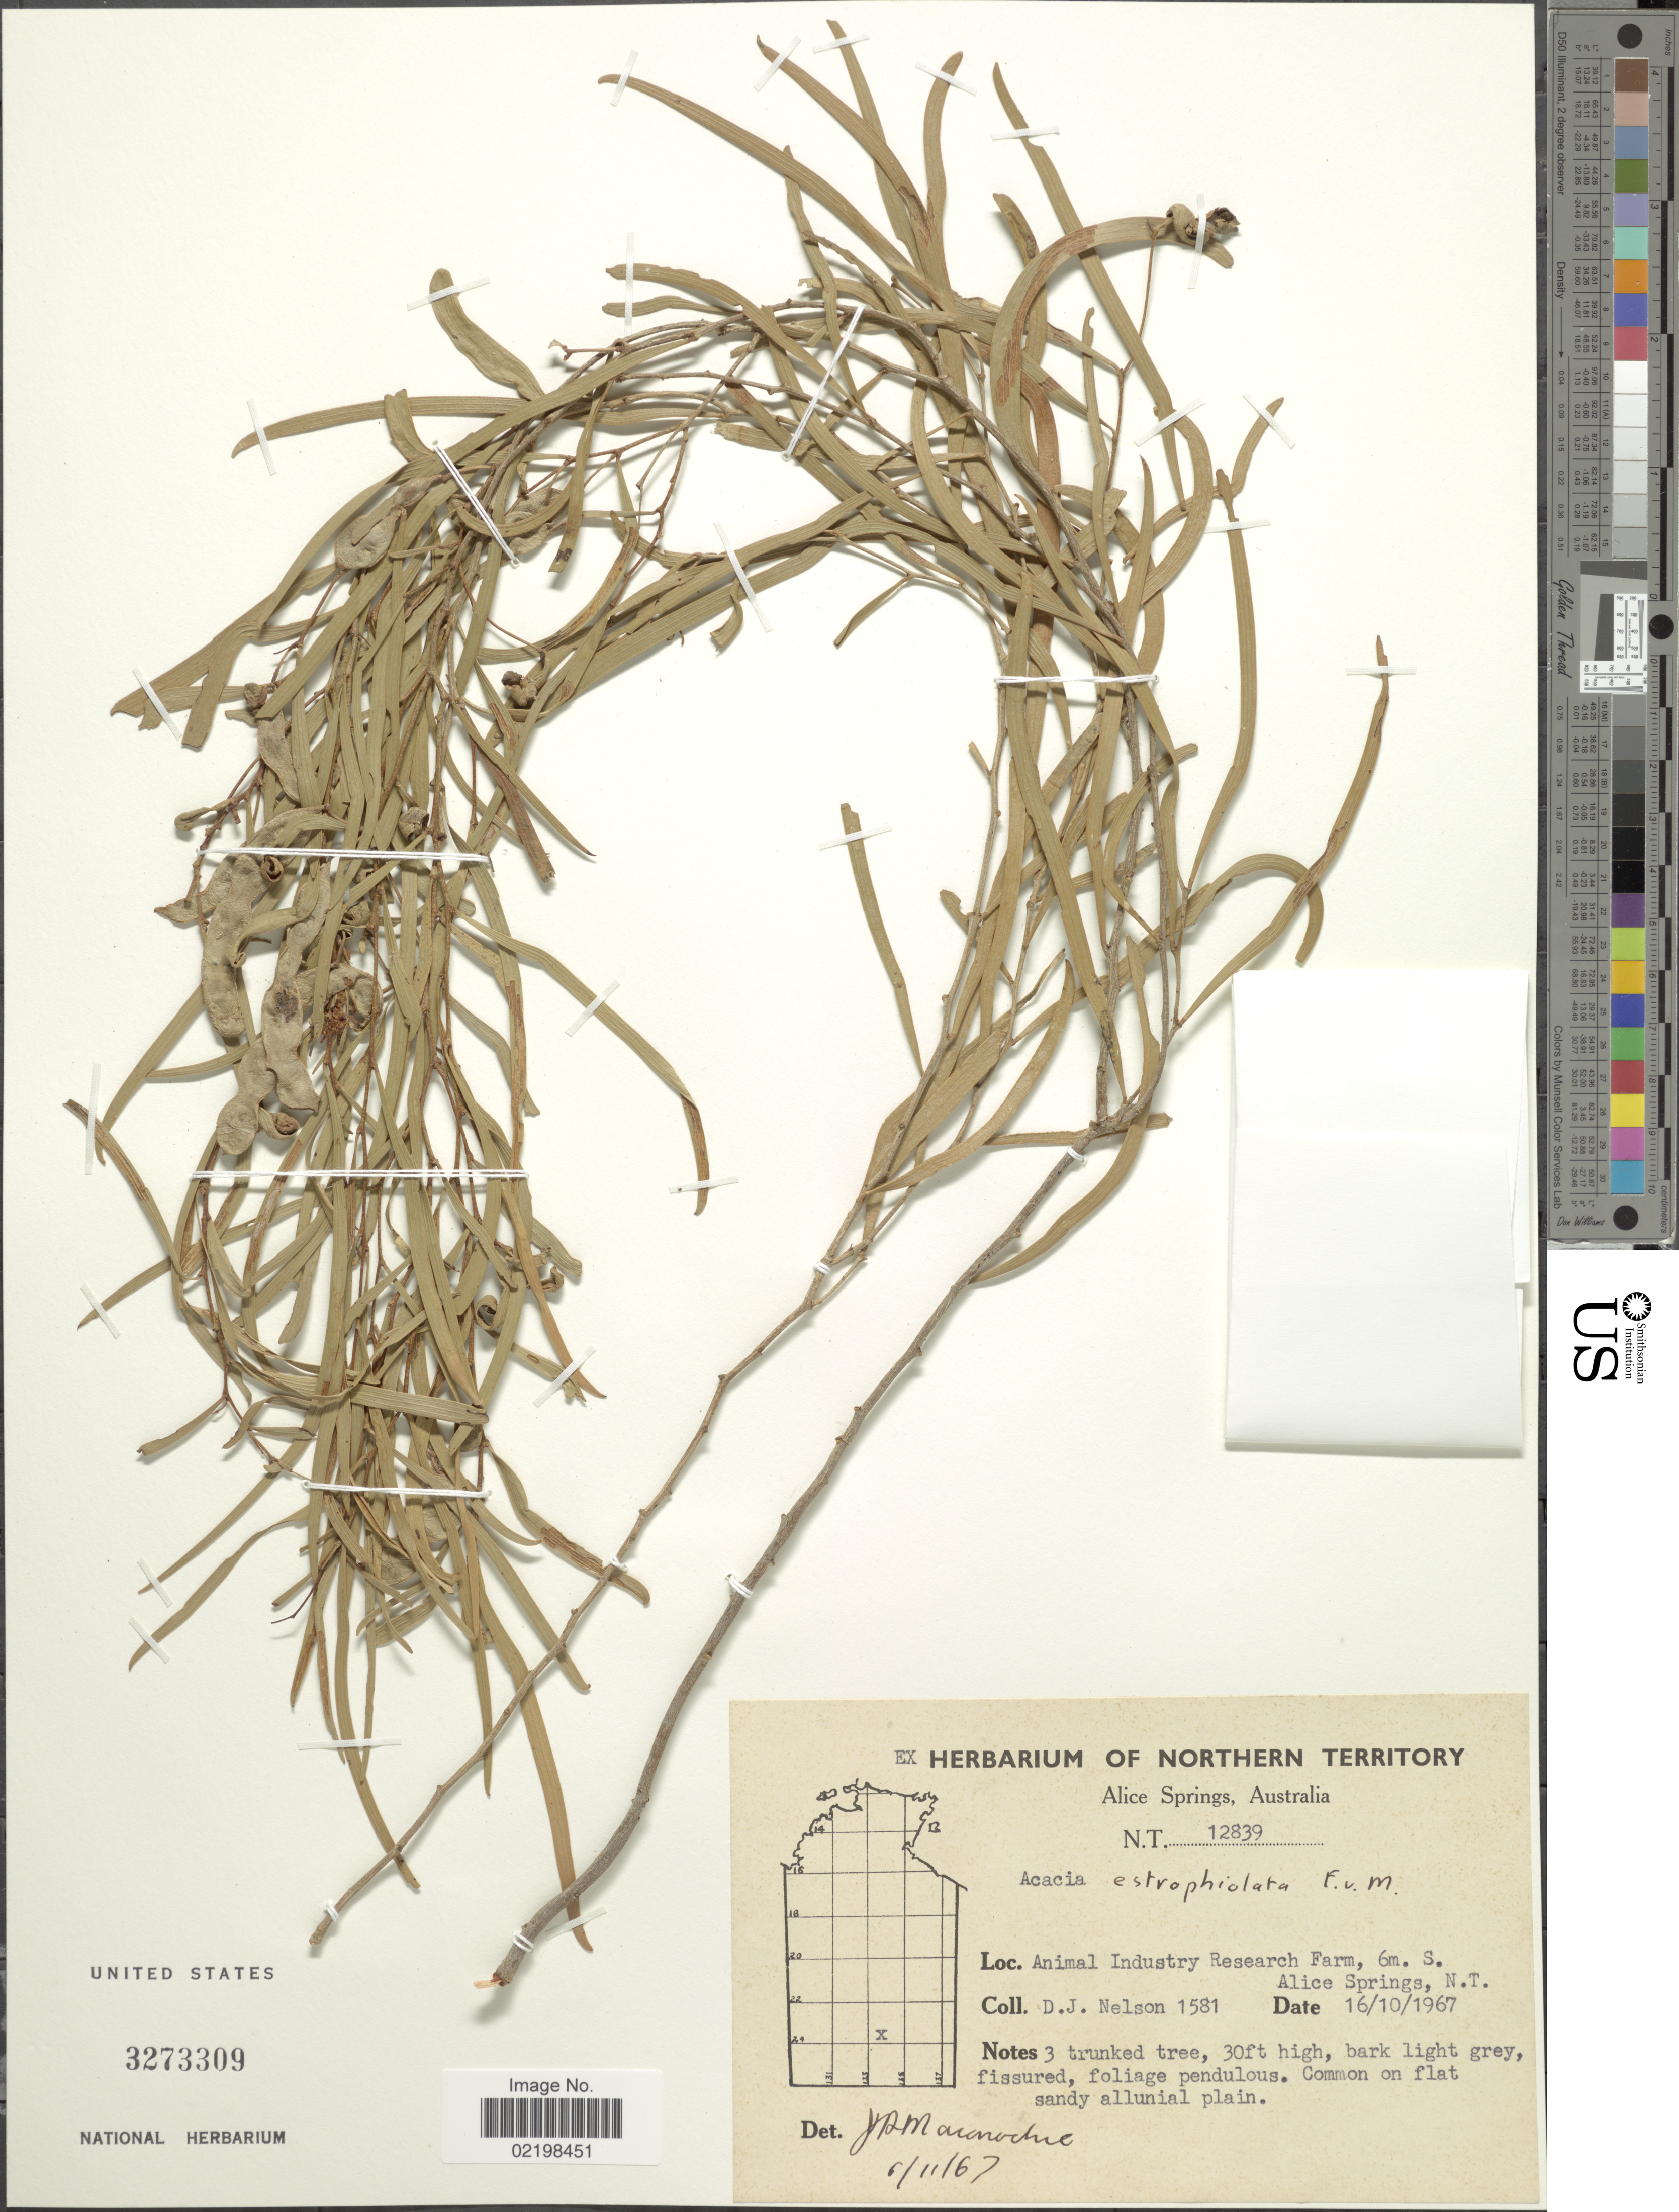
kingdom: Plantae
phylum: Tracheophyta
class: Magnoliopsida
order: Fabales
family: Fabaceae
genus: Acacia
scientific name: Acacia estrophiolata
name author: F. Muell.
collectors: D. J. Nelson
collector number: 1581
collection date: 1967-10-16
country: Australia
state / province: Northern Territory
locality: Animal Industry Research Farm, 6m, S. Alice Springs, N.T.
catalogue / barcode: US 3273309